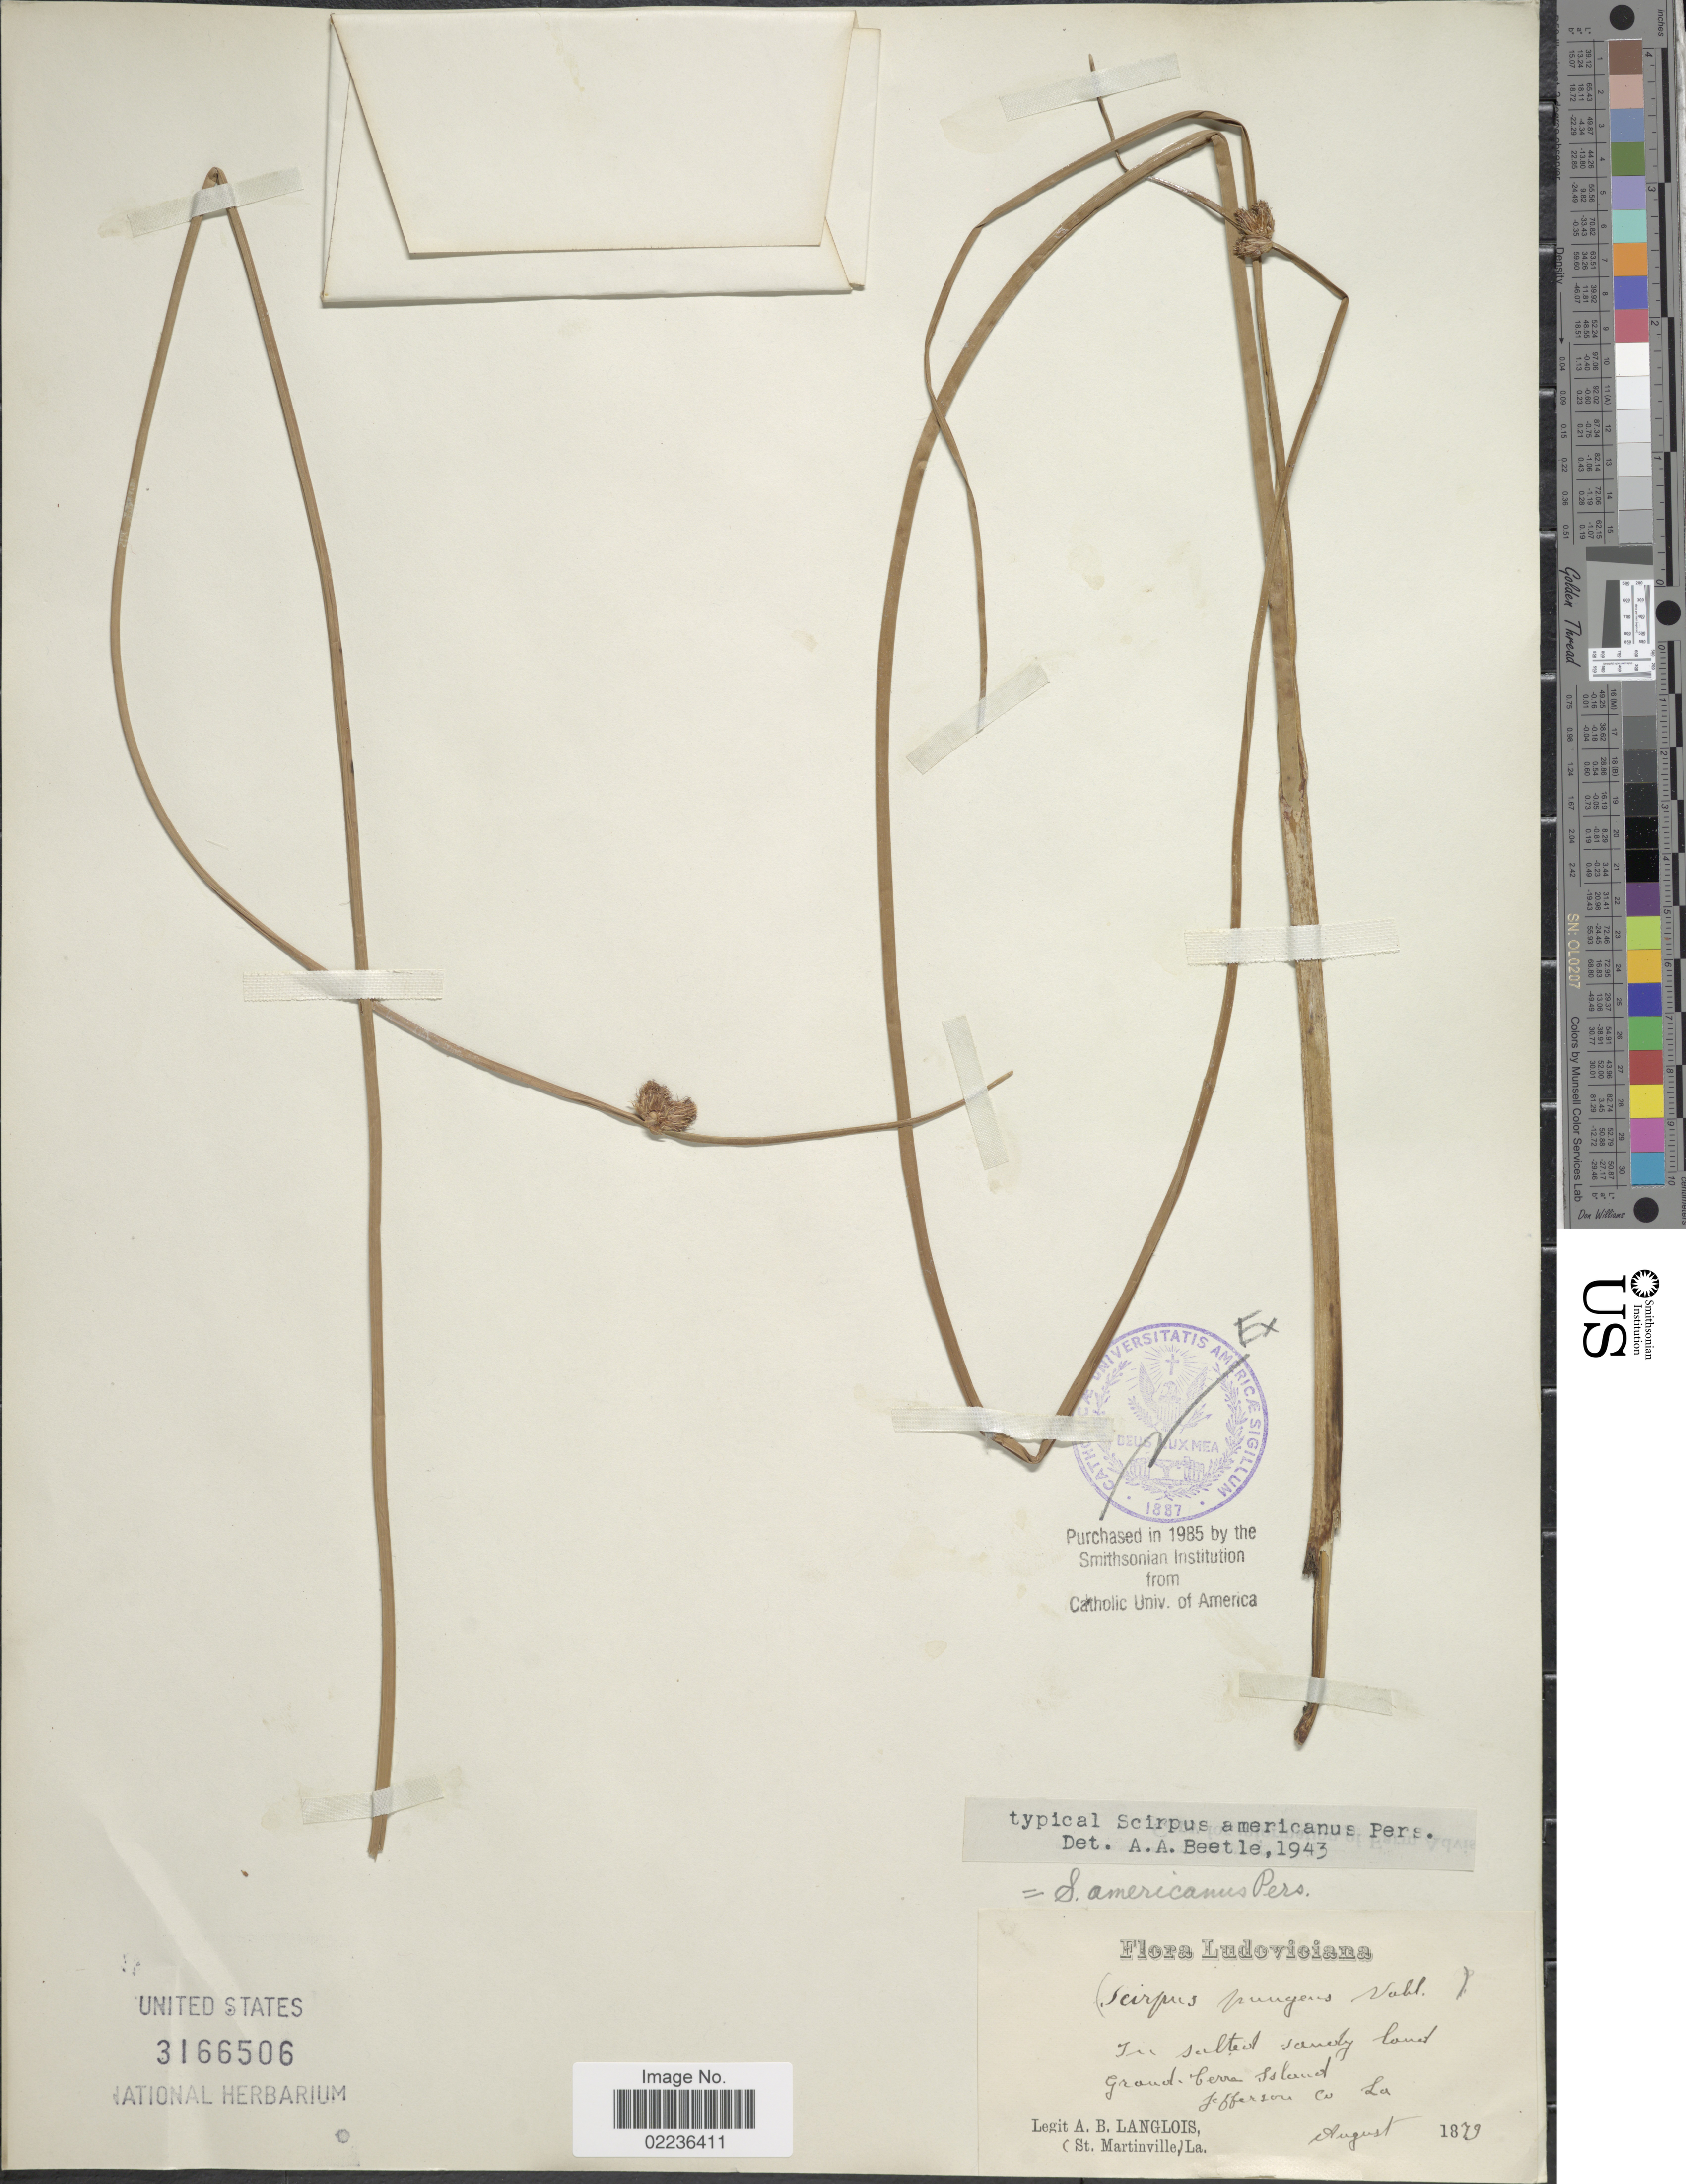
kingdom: Plantae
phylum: Tracheophyta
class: Liliopsida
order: Poales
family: Cyperaceae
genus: Schoenoplectus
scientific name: Schoenoplectus pungens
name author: (Vahl) Palla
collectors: A. Langlois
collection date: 1879-08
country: United States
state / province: Louisiana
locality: In salted sandy land, Grand Cerra Island, Jefferson Co.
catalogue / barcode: US 3166506